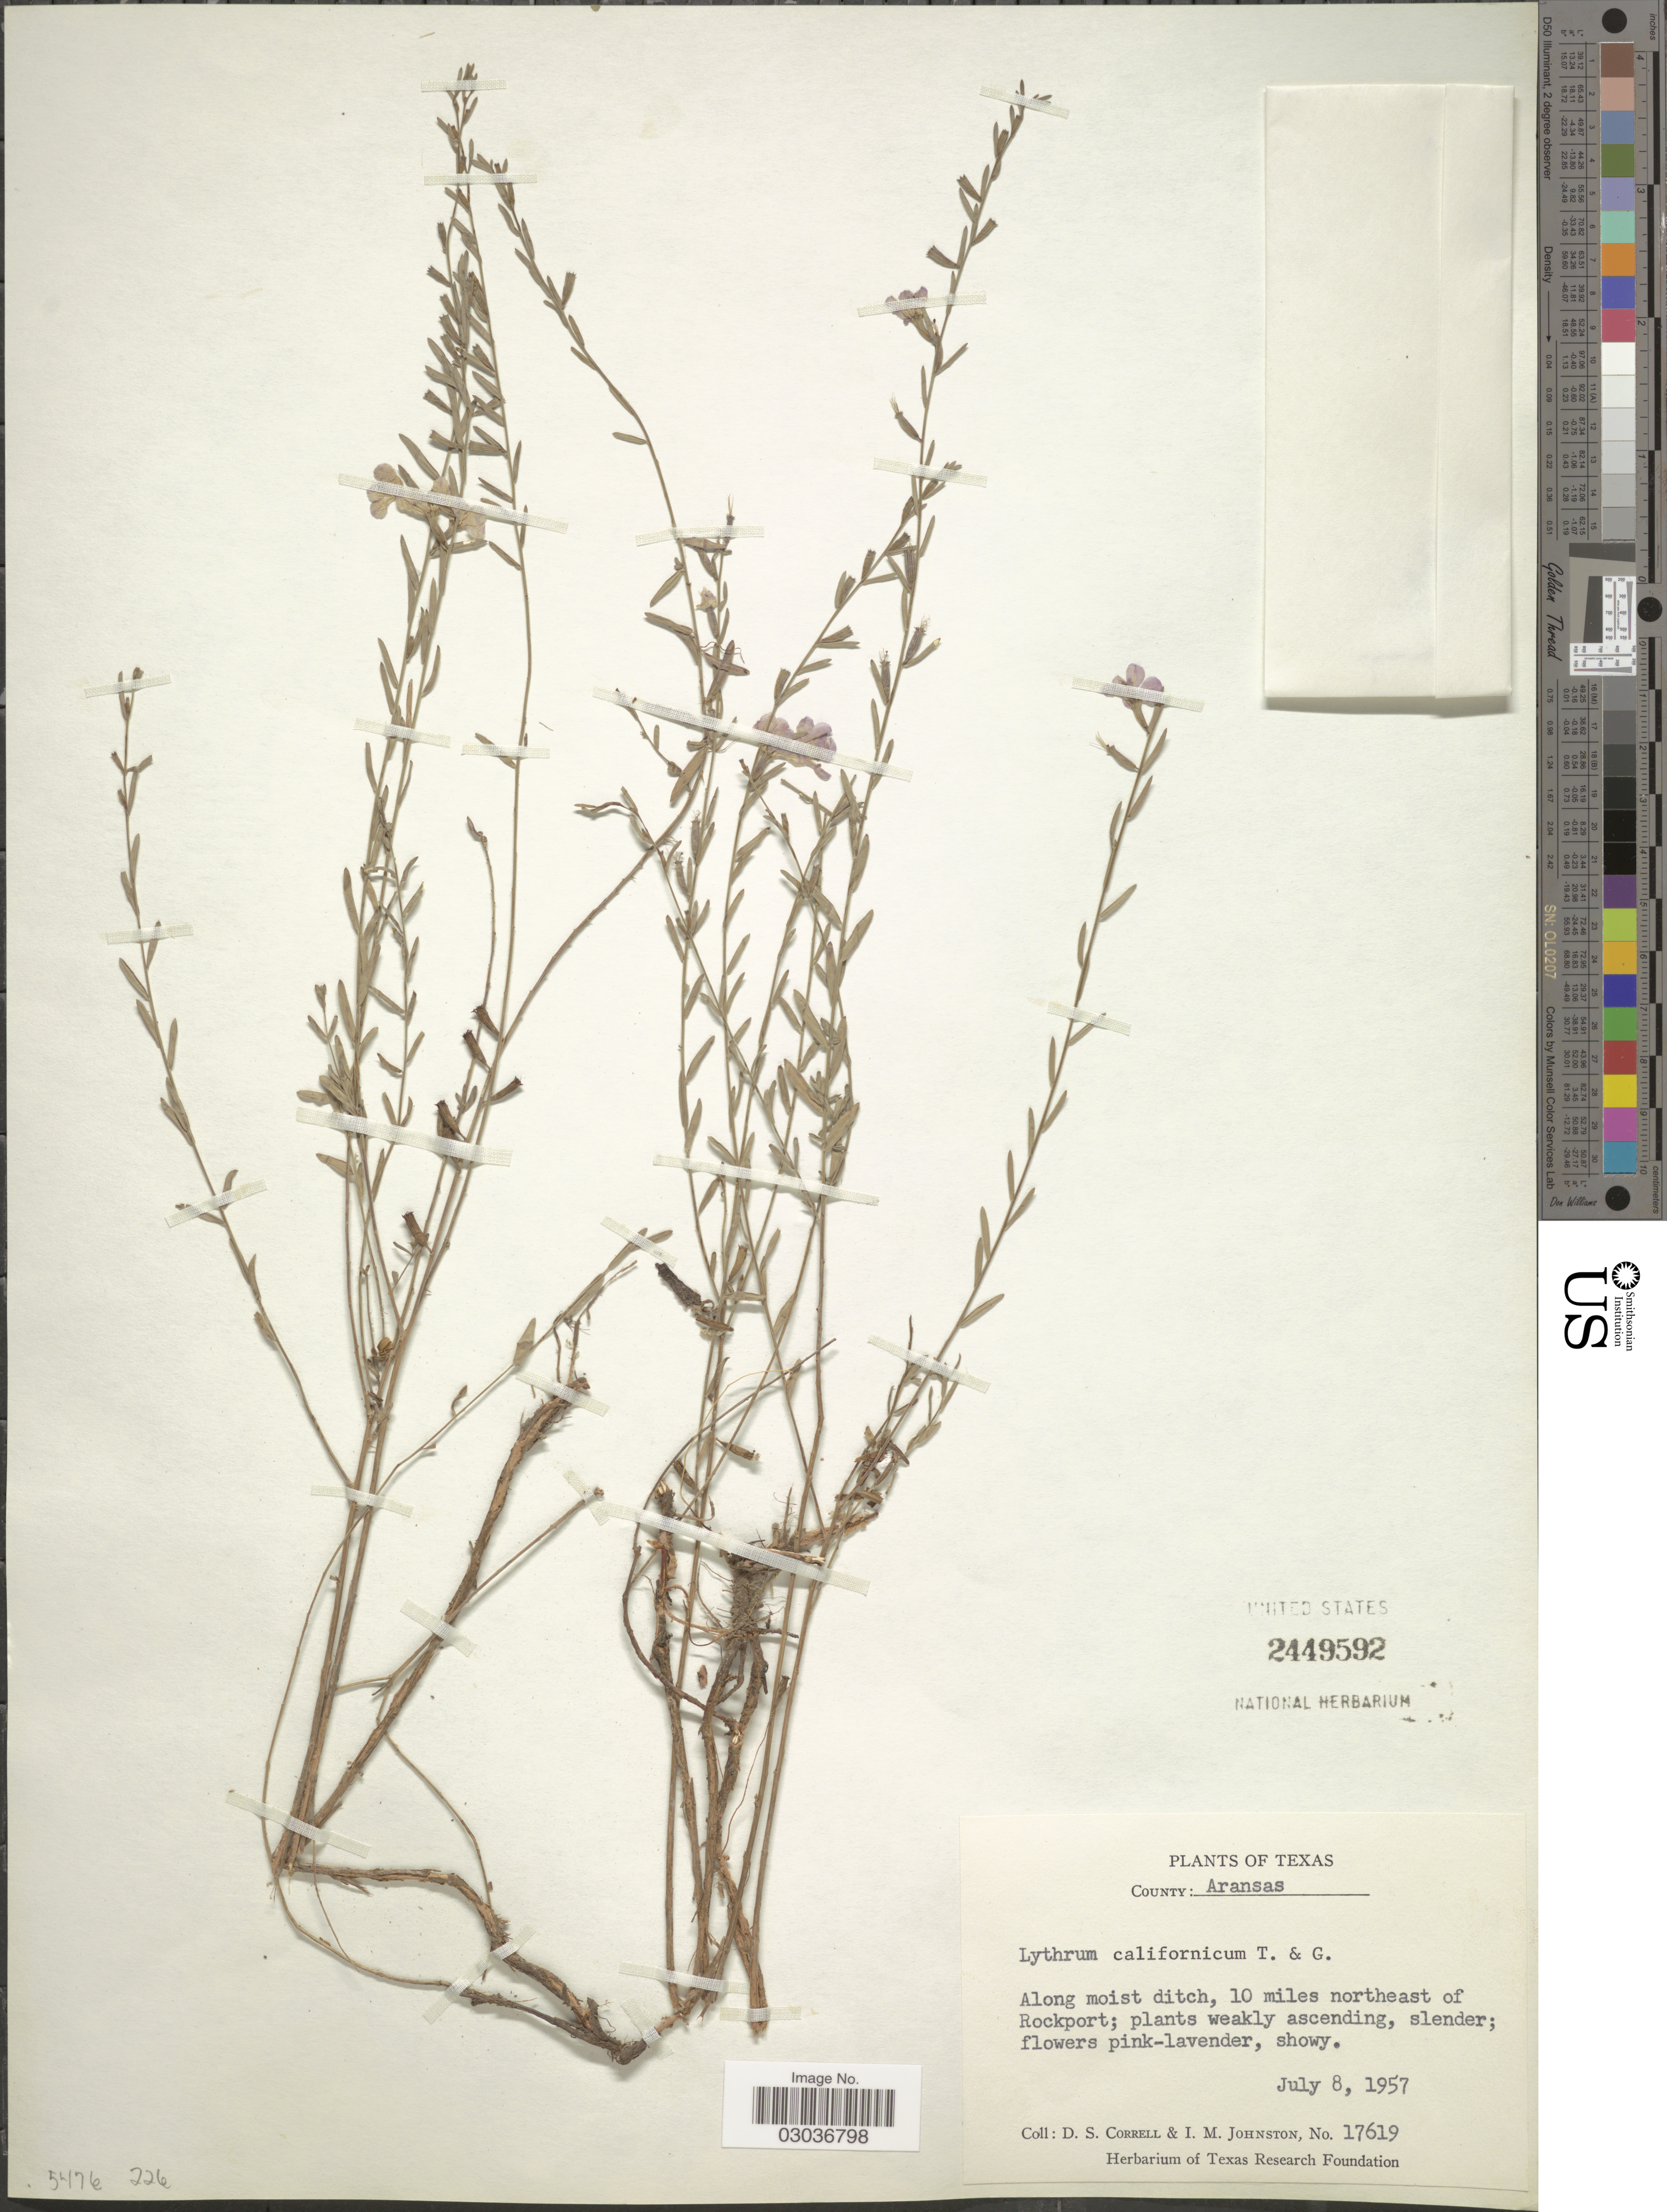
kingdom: Plantae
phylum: Tracheophyta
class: Magnoliopsida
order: Myrtales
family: Lythraceae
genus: Lythrum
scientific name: Lythrum californicum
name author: Torr. & A. Gray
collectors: D. S. Correll & I.M. Johnston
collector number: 17619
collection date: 1957-07-08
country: United States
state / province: Texas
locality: County: Aransas. Along moist ditch, 10 miles northeast of Rockport.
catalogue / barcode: US 2449592